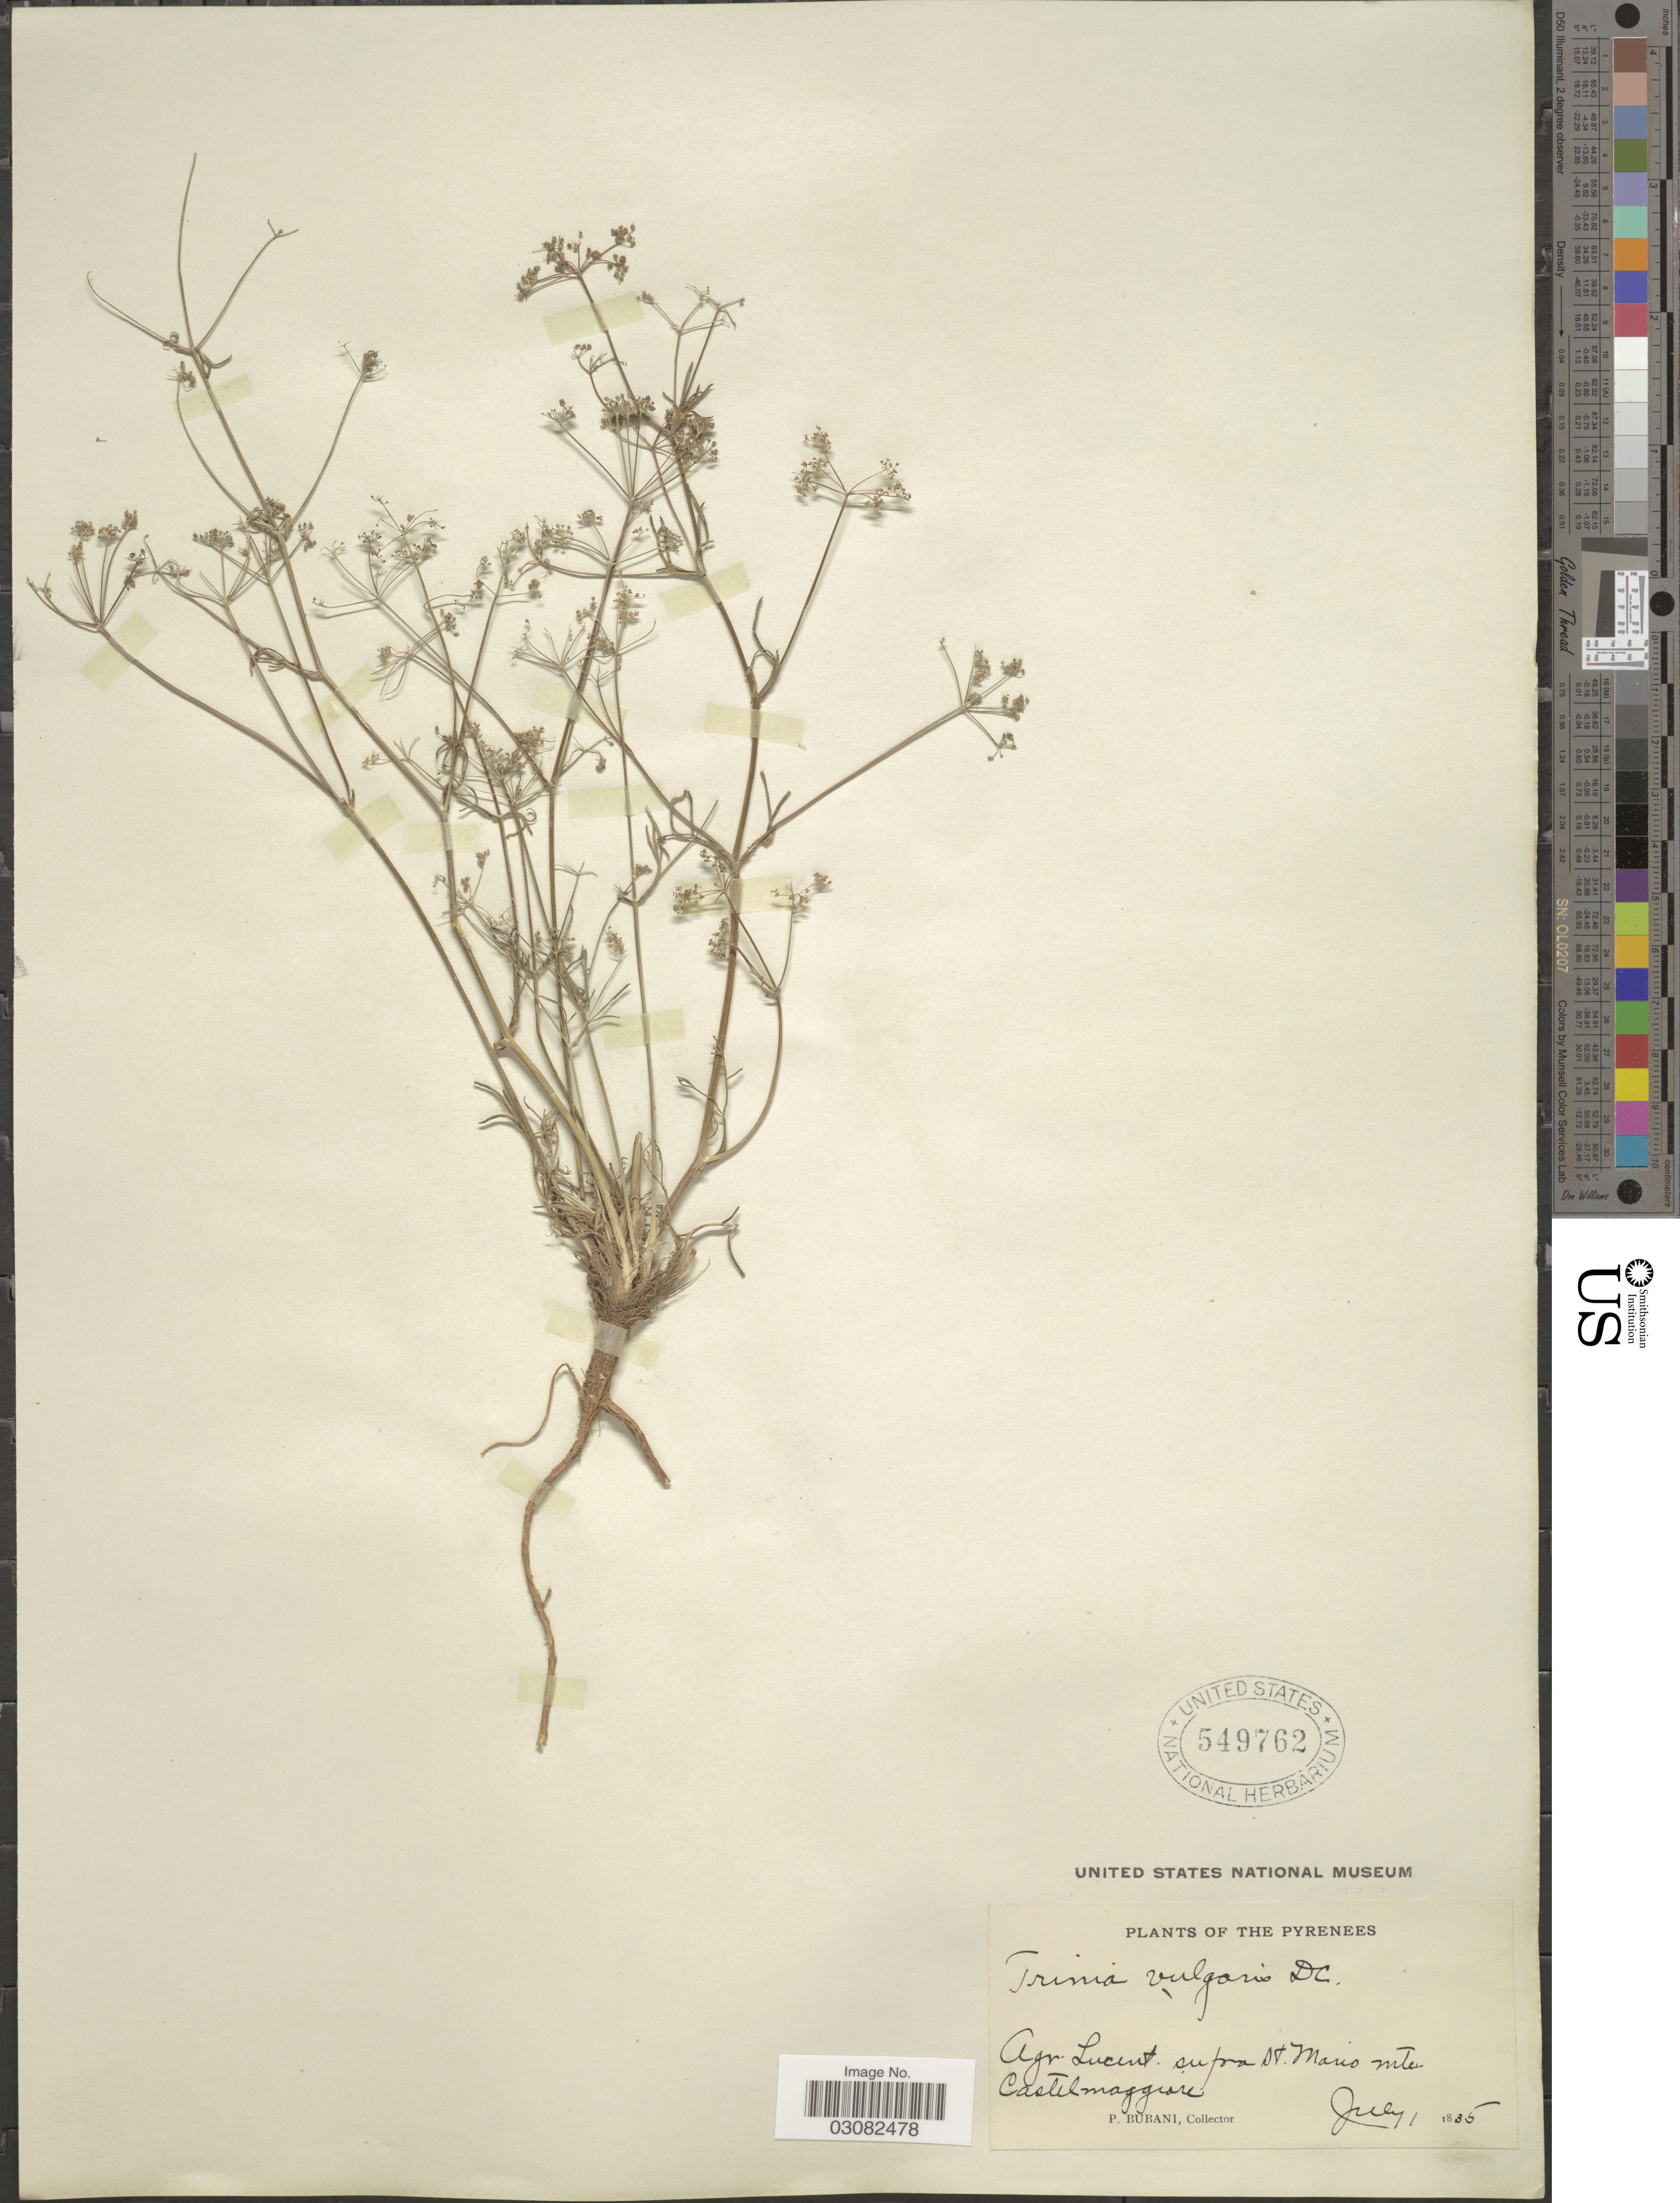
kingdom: Plantae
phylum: Tracheophyta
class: Magnoliopsida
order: Apiales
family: Apiaceae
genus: Trinia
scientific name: Trinia vulgaris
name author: DC.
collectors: P. Bubani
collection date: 1835-07-01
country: Italy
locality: Agr. Lucent. supra St. Mario mte Castelmaggiore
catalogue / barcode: US 549762